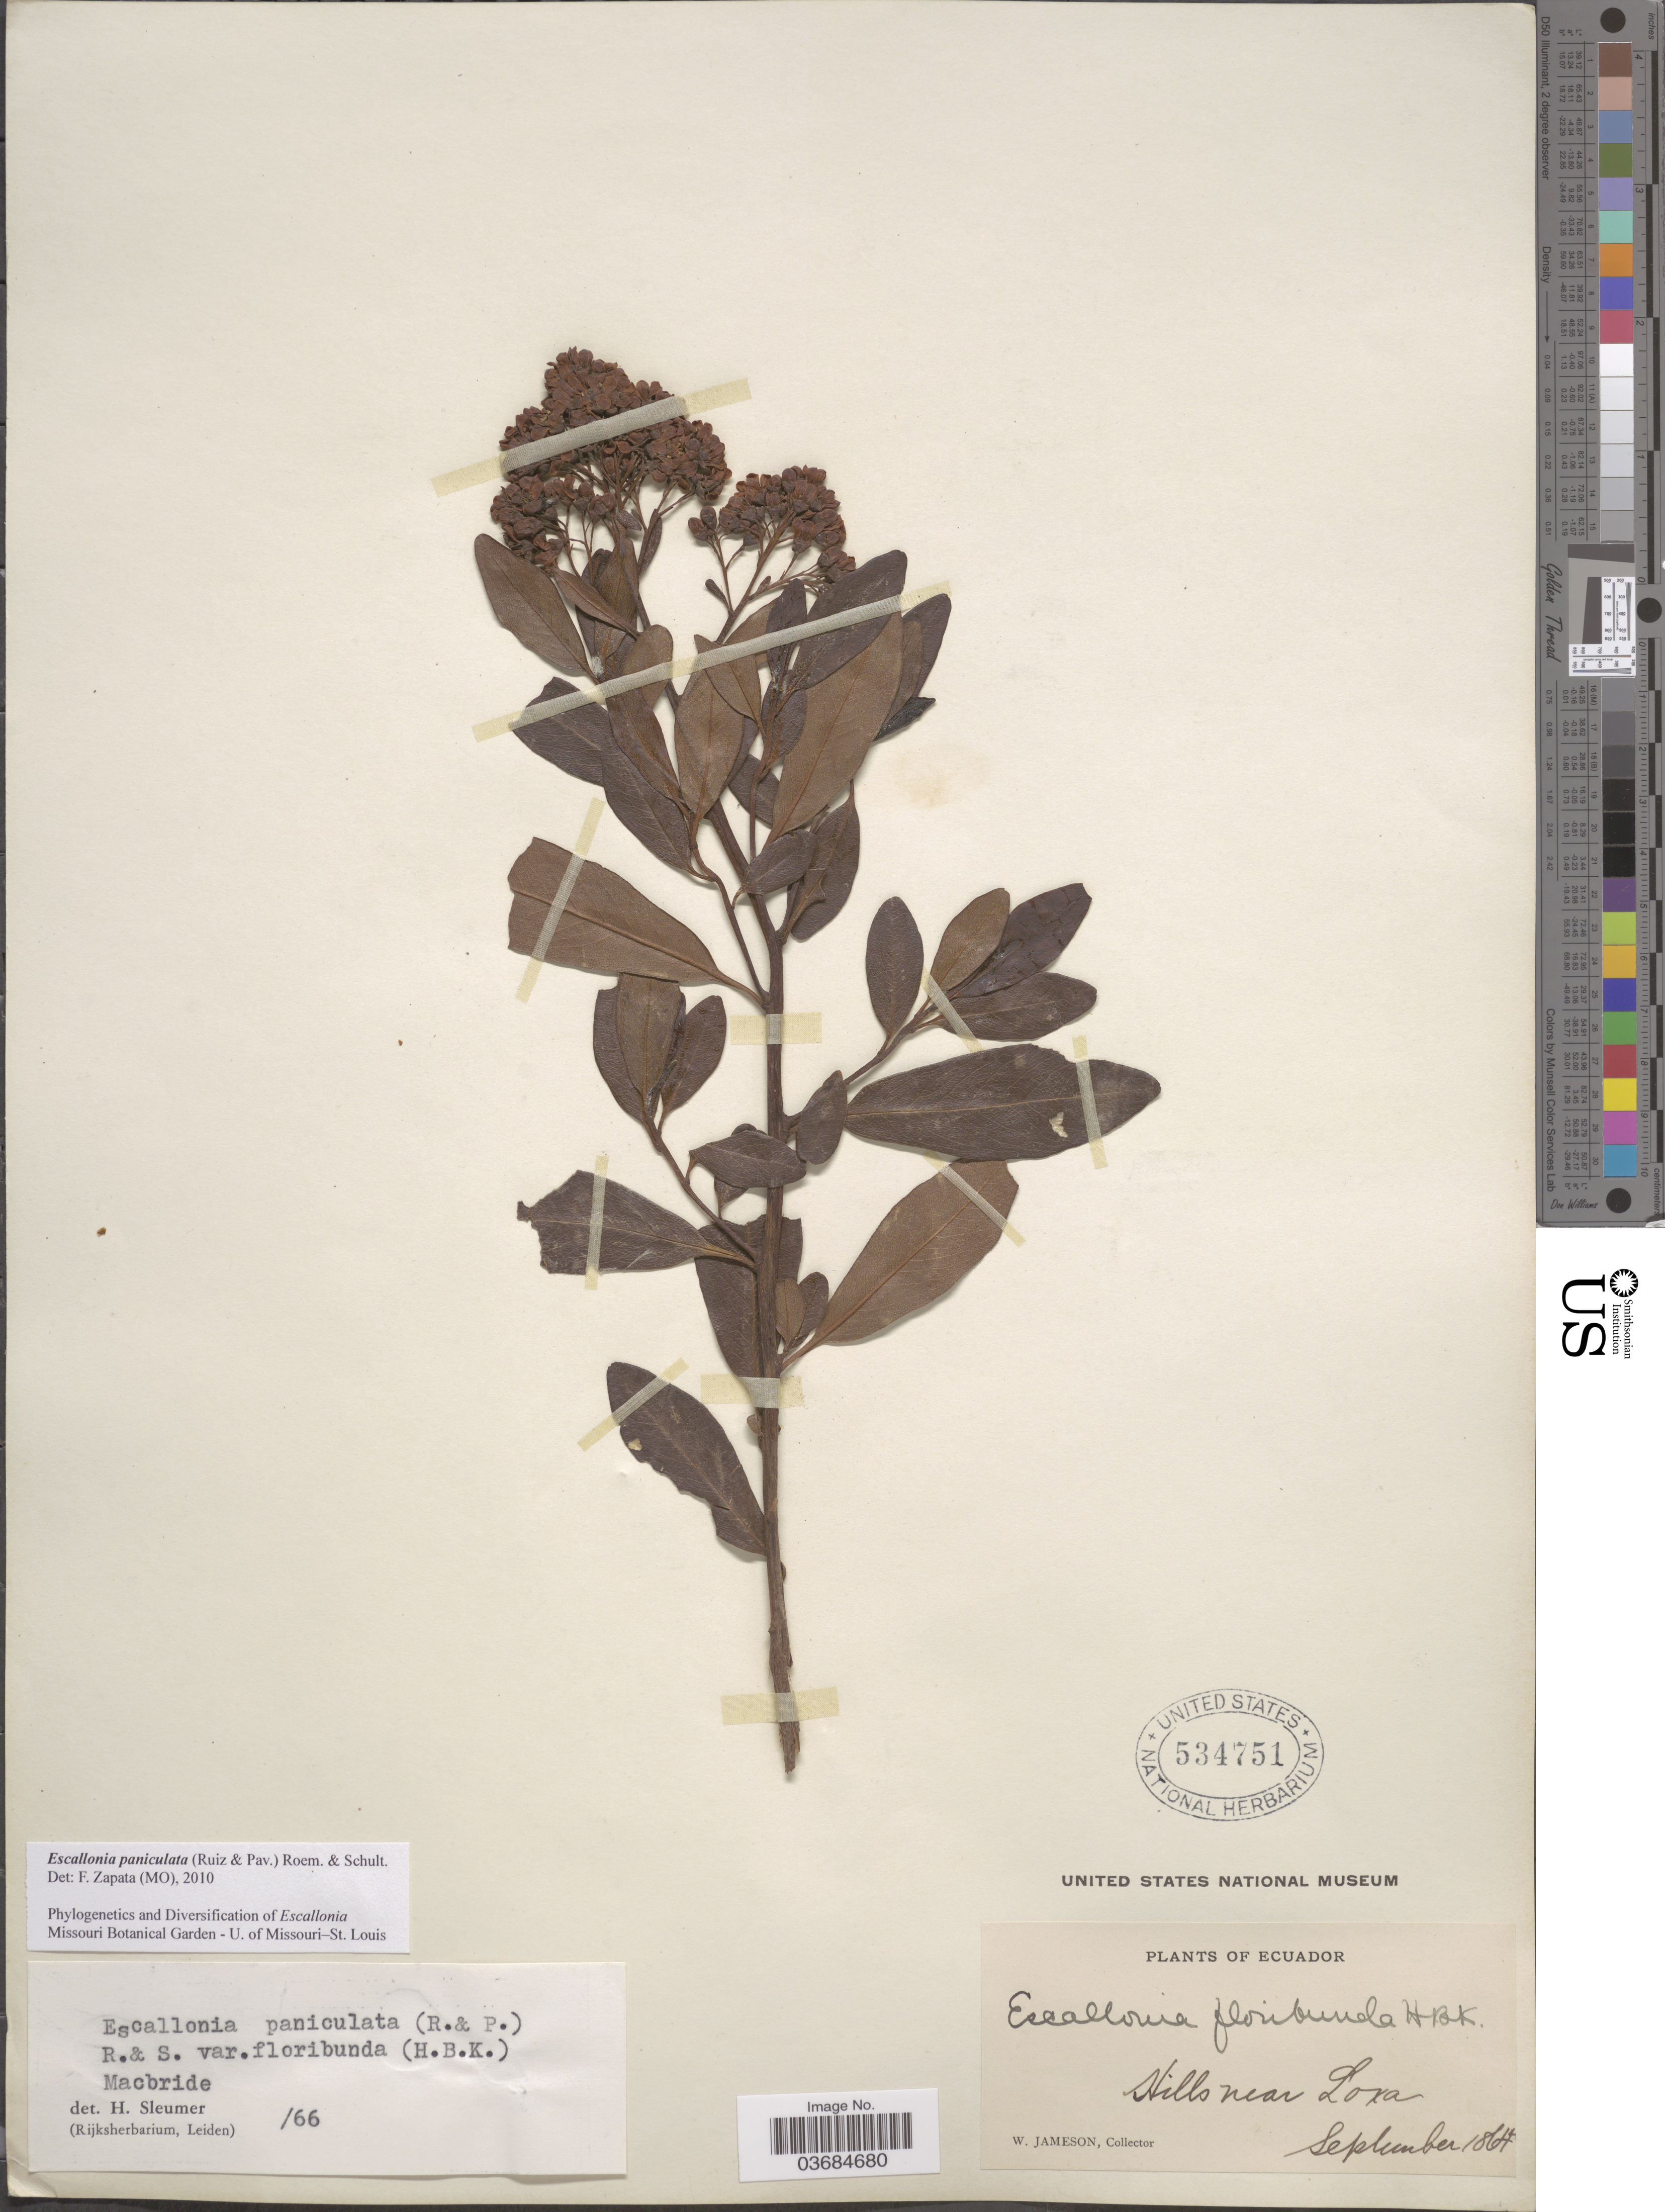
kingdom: Plantae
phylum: Tracheophyta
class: Magnoliopsida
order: Escalloniales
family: Escalloniaceae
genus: Escallonia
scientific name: Escallonia paniculata var. paniculata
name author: (Ruiz & Pav.) Roem. & Schult.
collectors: W. Jameson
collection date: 1864-09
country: Ecuador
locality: Hills near Loxa.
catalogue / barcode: US 534751